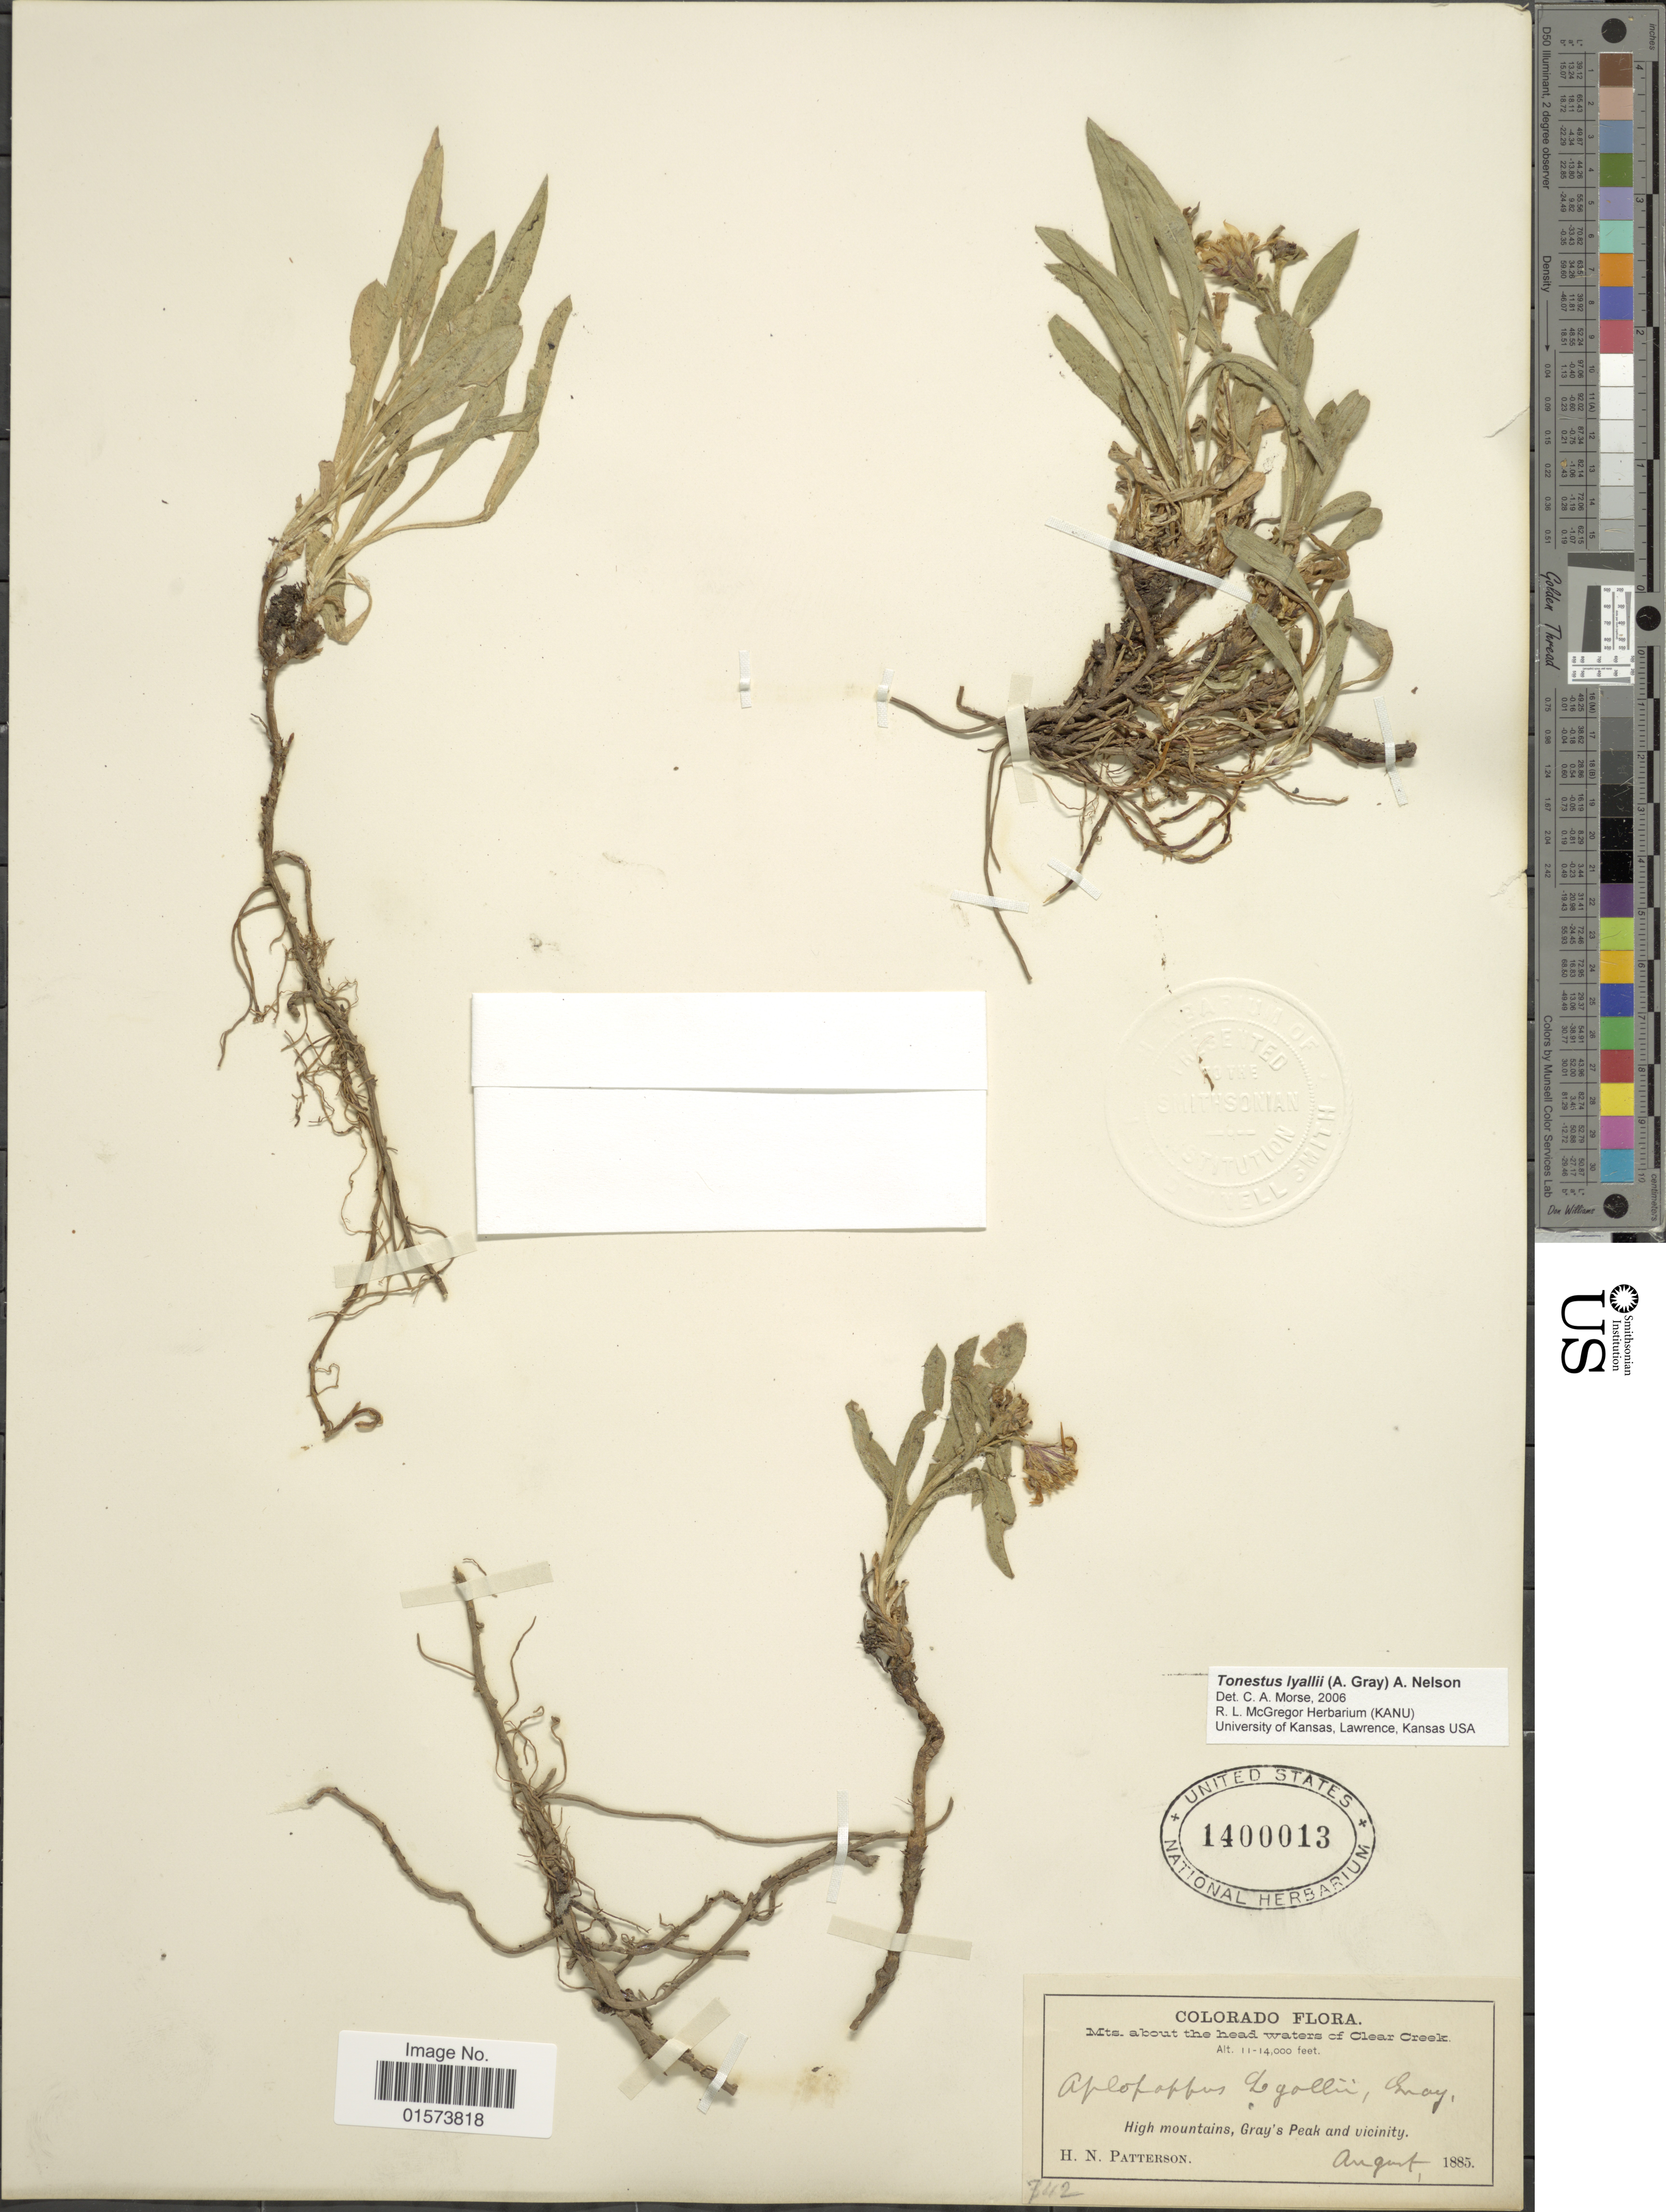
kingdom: Plantae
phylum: Tracheophyta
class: Magnoliopsida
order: Asterales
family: Asteraceae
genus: Tonestus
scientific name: Tonestus lyallii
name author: (A. Gray) A. Nelson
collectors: H. N. Patterson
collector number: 742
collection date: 1885-08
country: United States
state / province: Colorado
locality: Mts. about the head waters of Clear Creek, high moutnains, Gray's Peak and vicinity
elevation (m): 3353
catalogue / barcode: US 1400013